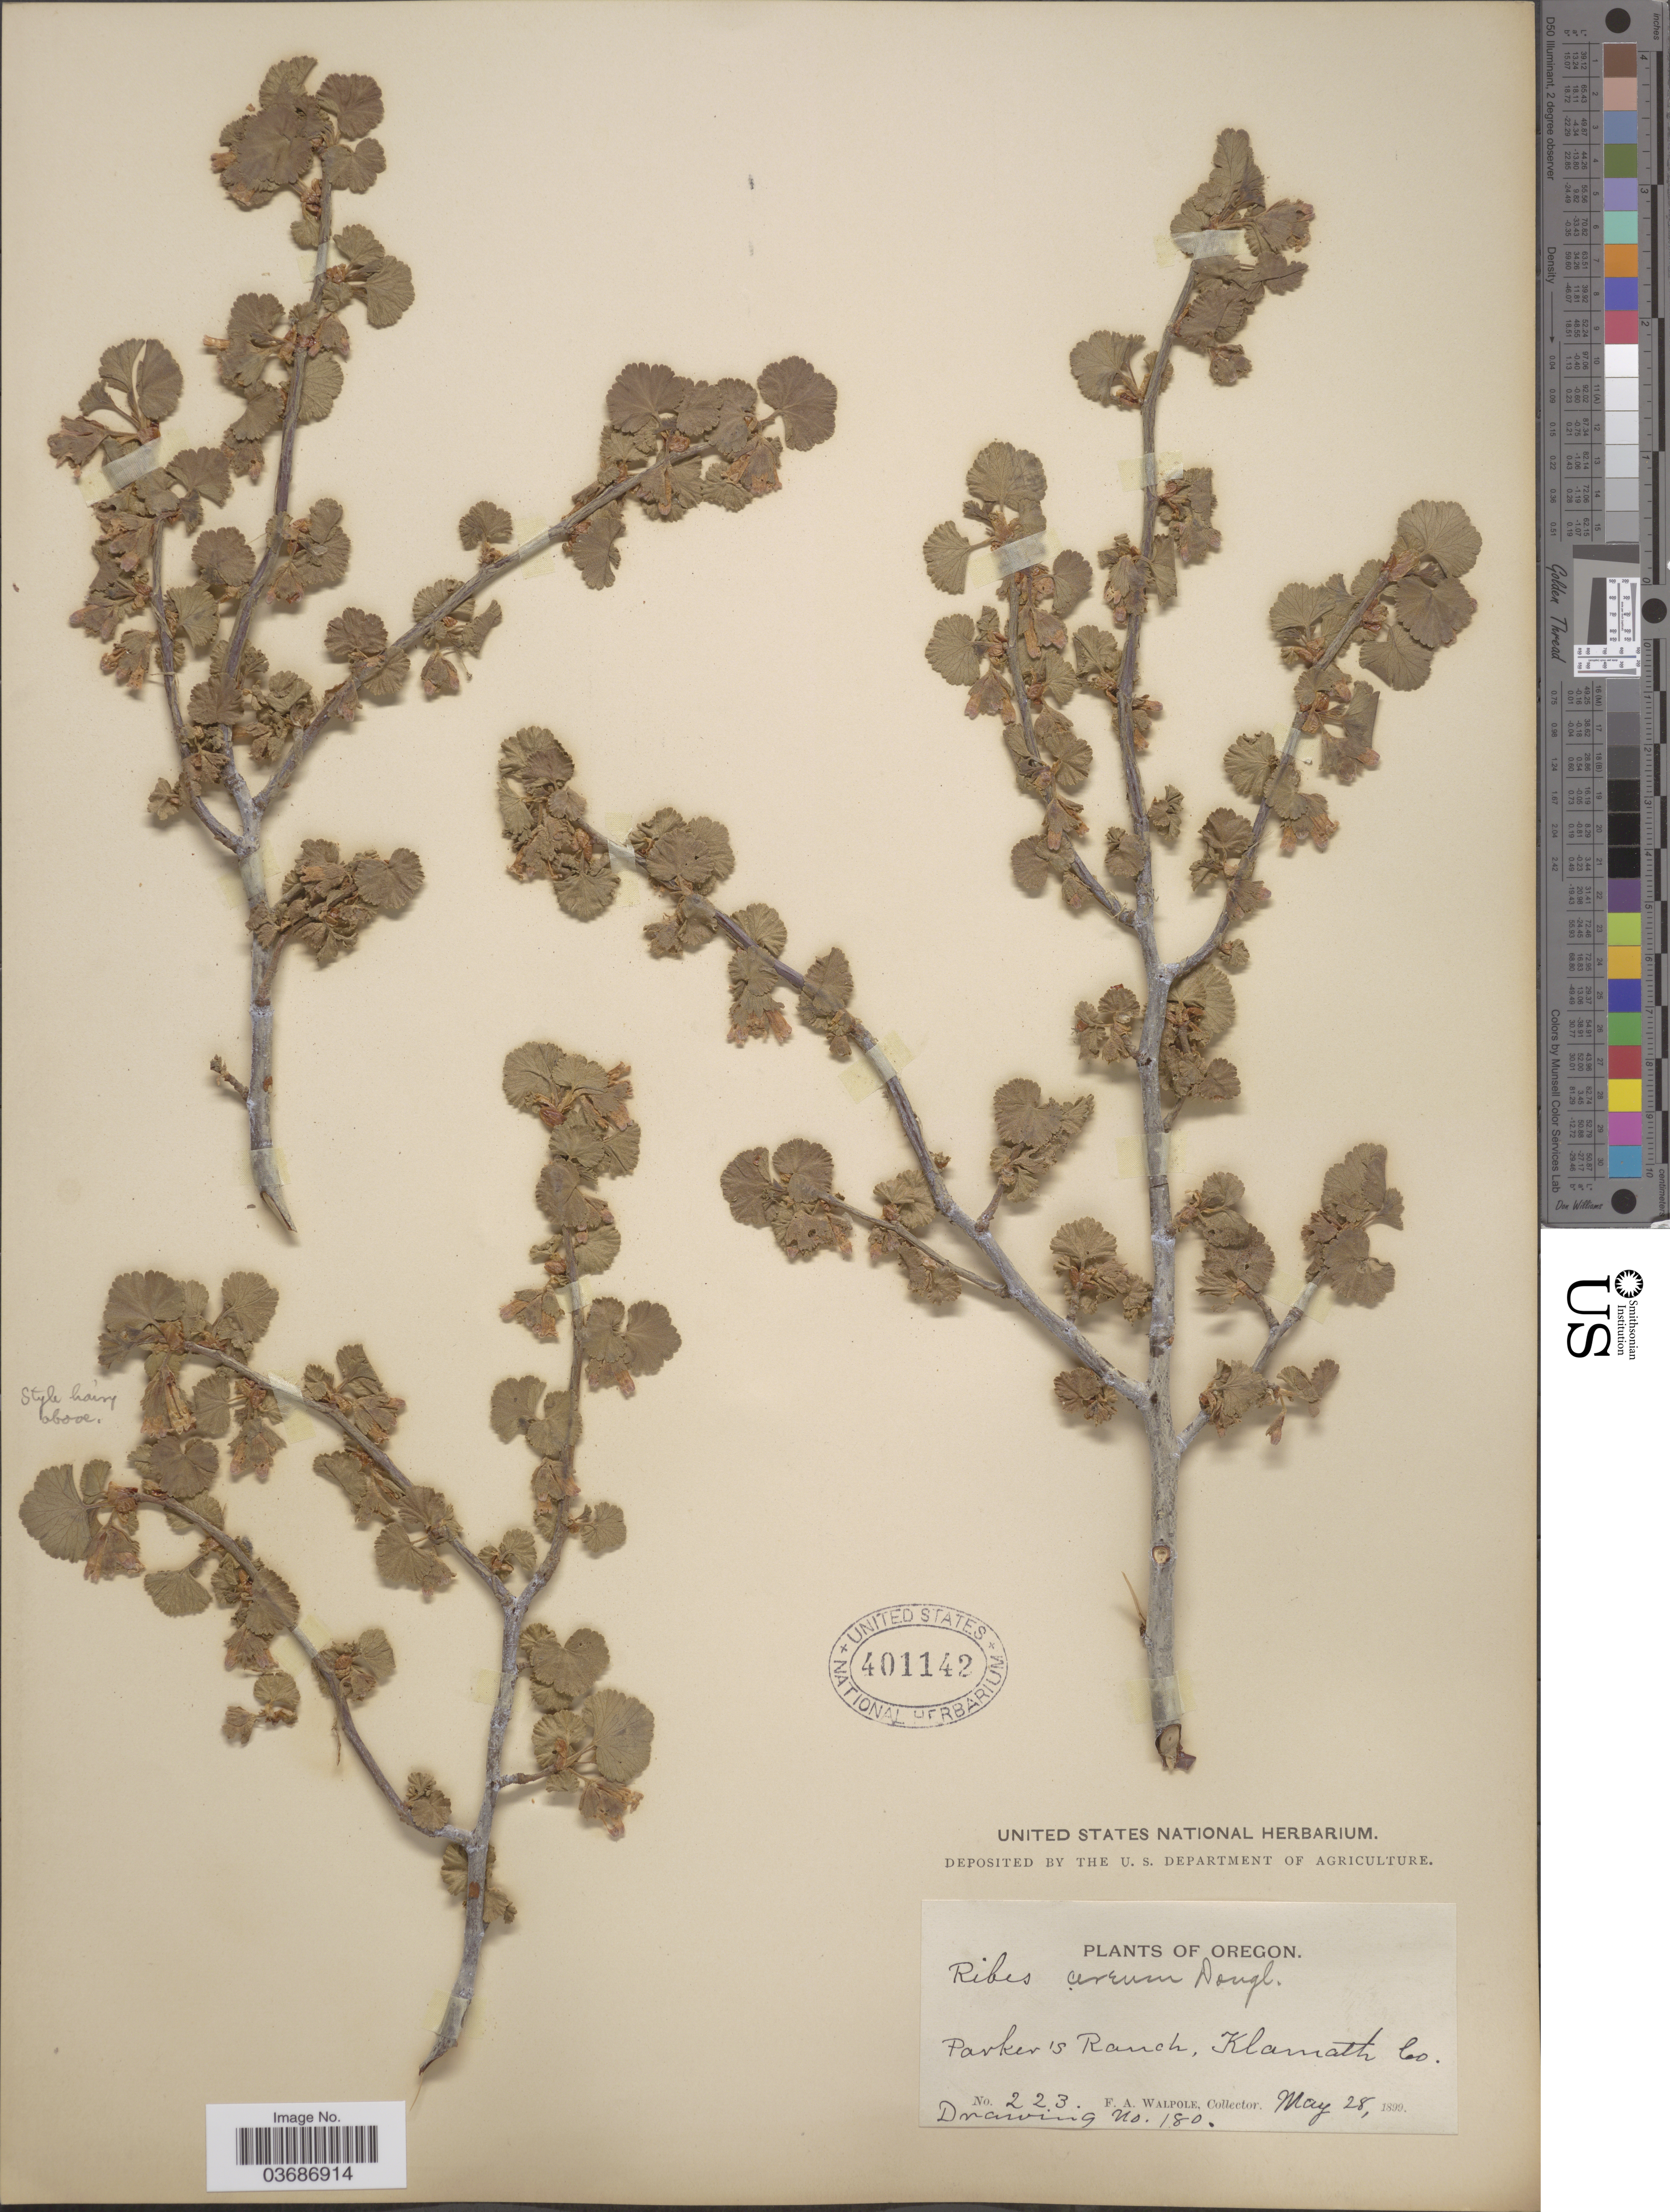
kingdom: Plantae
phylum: Tracheophyta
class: Magnoliopsida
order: Saxifragales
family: Grossulariaceae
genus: Ribes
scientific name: Ribes cereum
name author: Douglas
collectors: F. Walpole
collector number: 223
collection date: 1899-05-28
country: United States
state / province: Oregon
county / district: Klamath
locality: Parker's Ranch, Klamath Co.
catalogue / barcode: US 401142